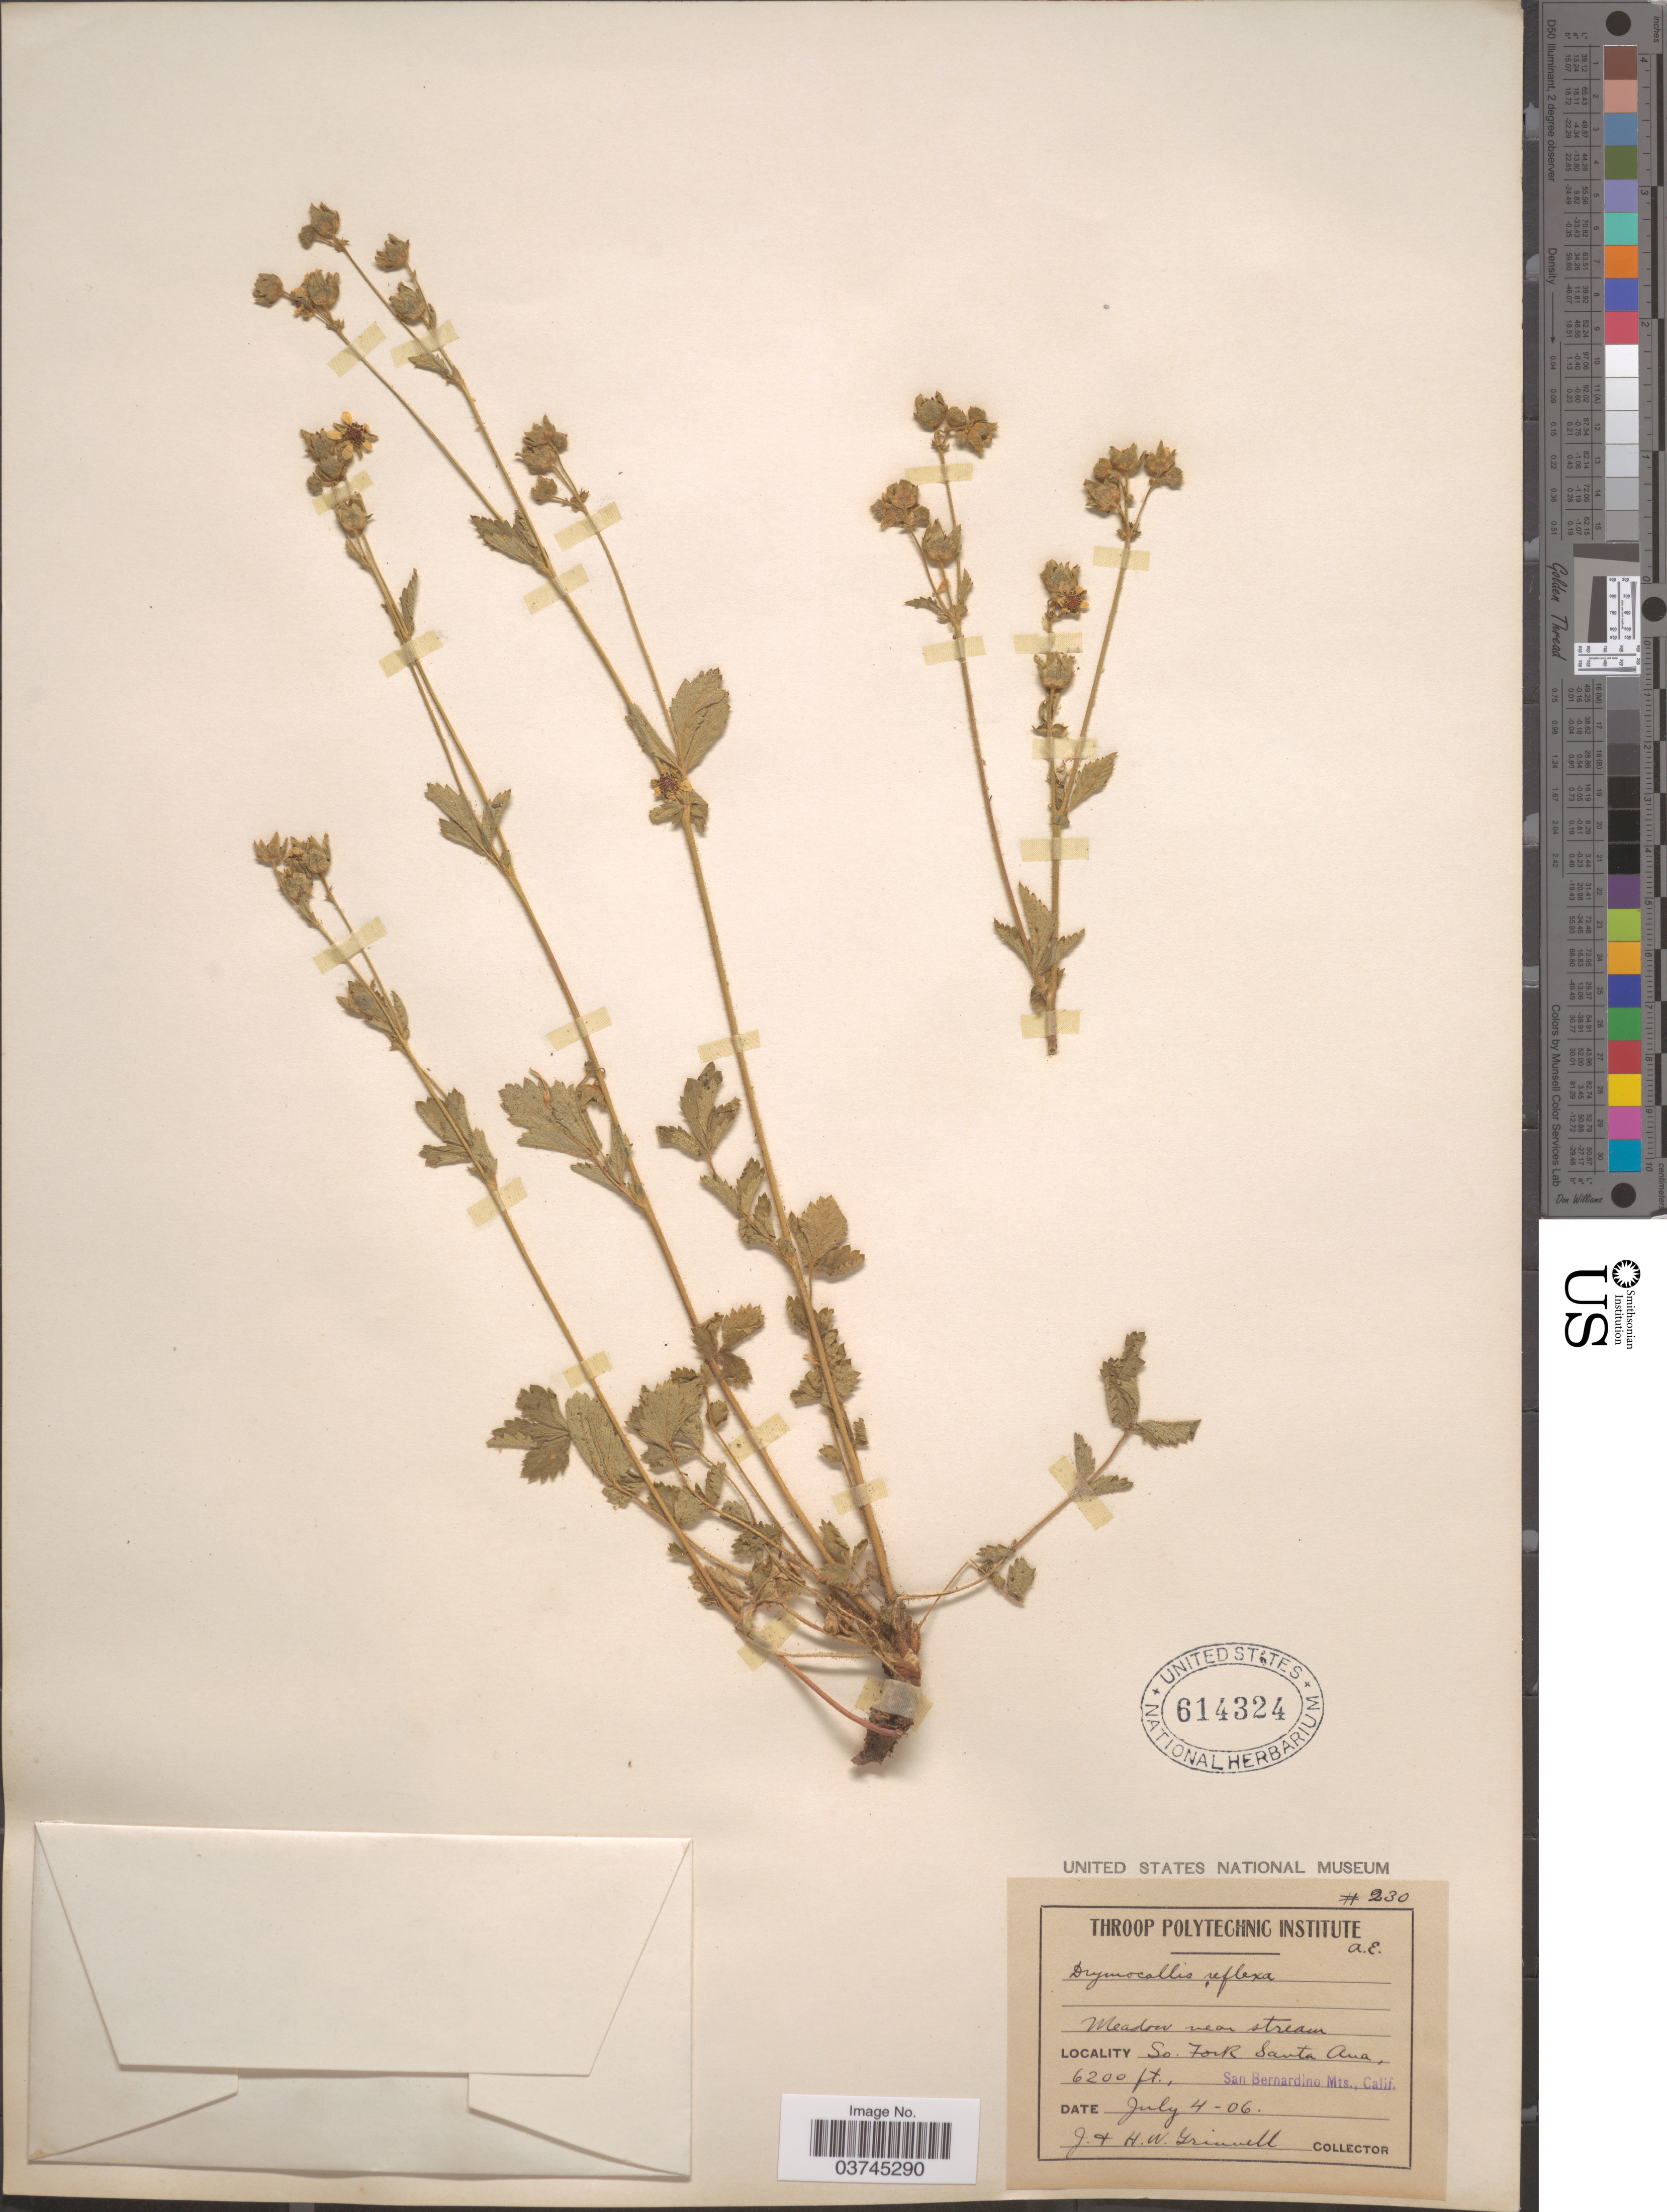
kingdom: Plantae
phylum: Tracheophyta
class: Magnoliopsida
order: Rosales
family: Rosaceae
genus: Drymocallis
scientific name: Drymocallis glandulosa subsp. reflexa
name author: (Greene) Soják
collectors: J. Grinnell & H. Grinnell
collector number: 230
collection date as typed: Transcribed d/m/y: 4/7/6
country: United States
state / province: California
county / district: San Bernardino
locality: Meadow near stream. So. Fork Santa Ana, San Bernardino Mts.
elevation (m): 1890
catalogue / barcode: US 614324